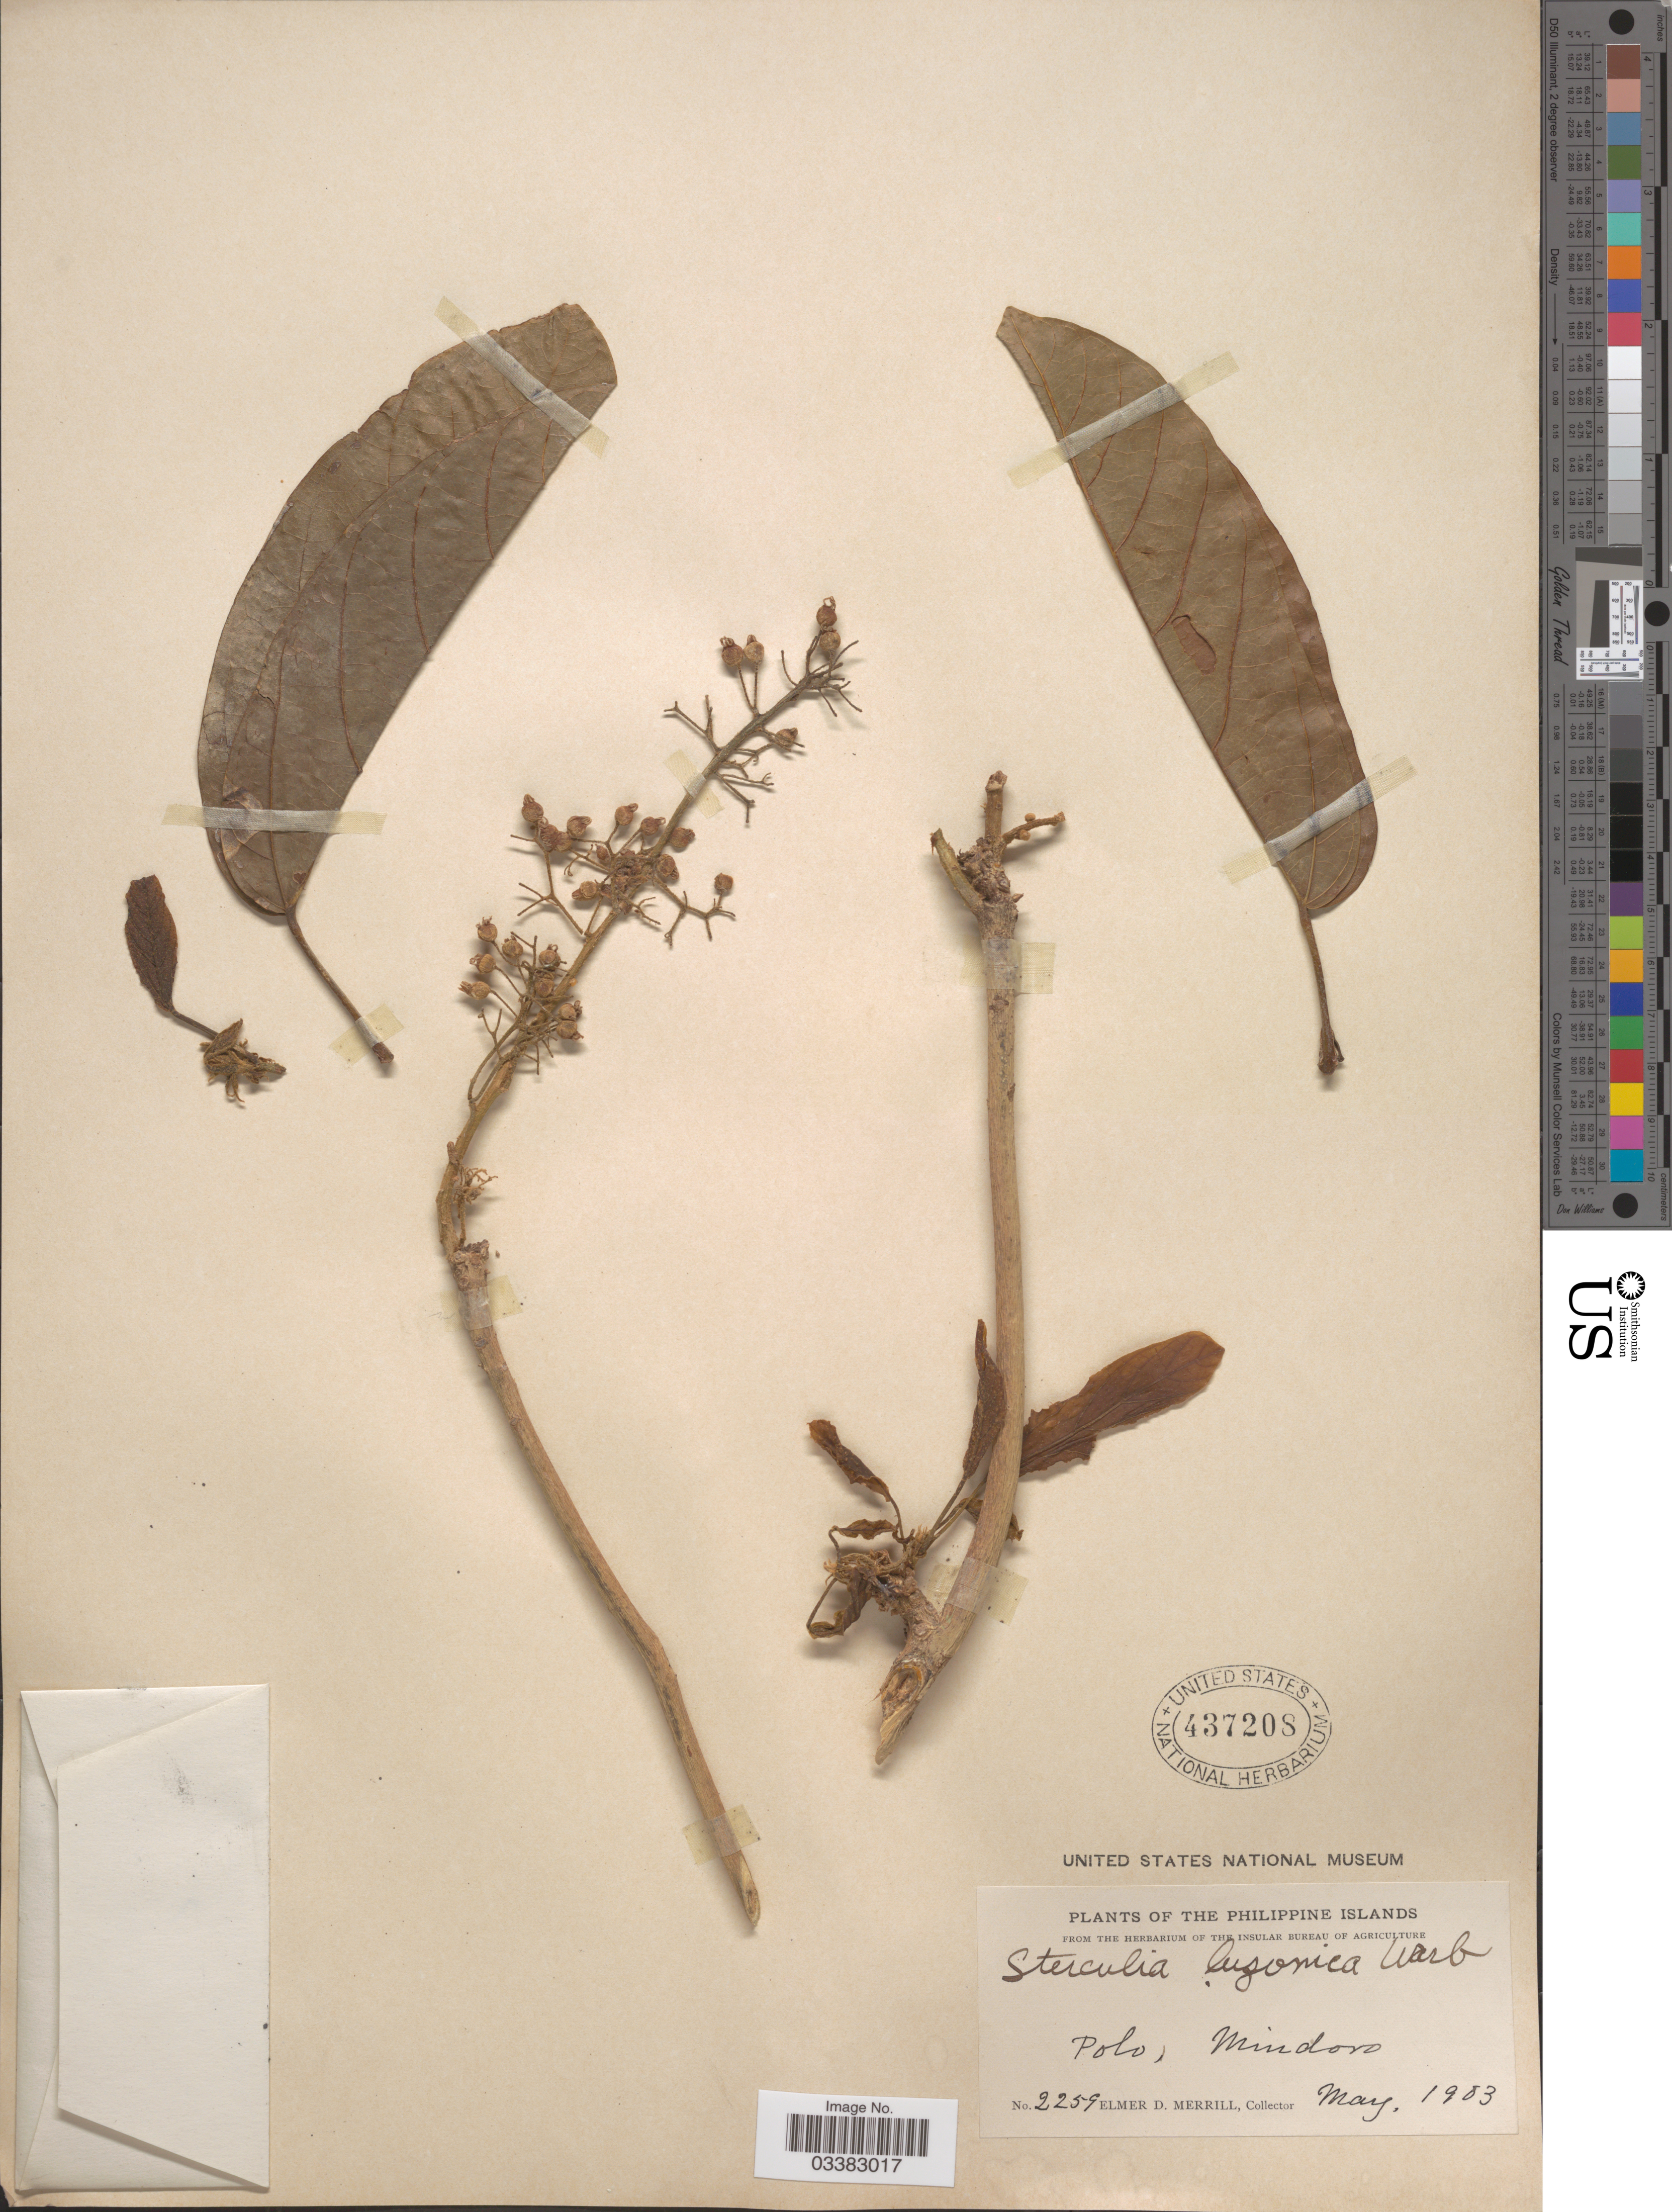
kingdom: Plantae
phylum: Tracheophyta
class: Magnoliopsida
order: Malvales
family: Malvaceae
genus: Sterculia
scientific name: Sterculia luzonica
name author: Warb.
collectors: E. D. Merrill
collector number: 2259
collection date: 1903-05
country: Philippines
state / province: Mimaropa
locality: The Philippine Islands. Polo, Mindoro.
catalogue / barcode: US 437208